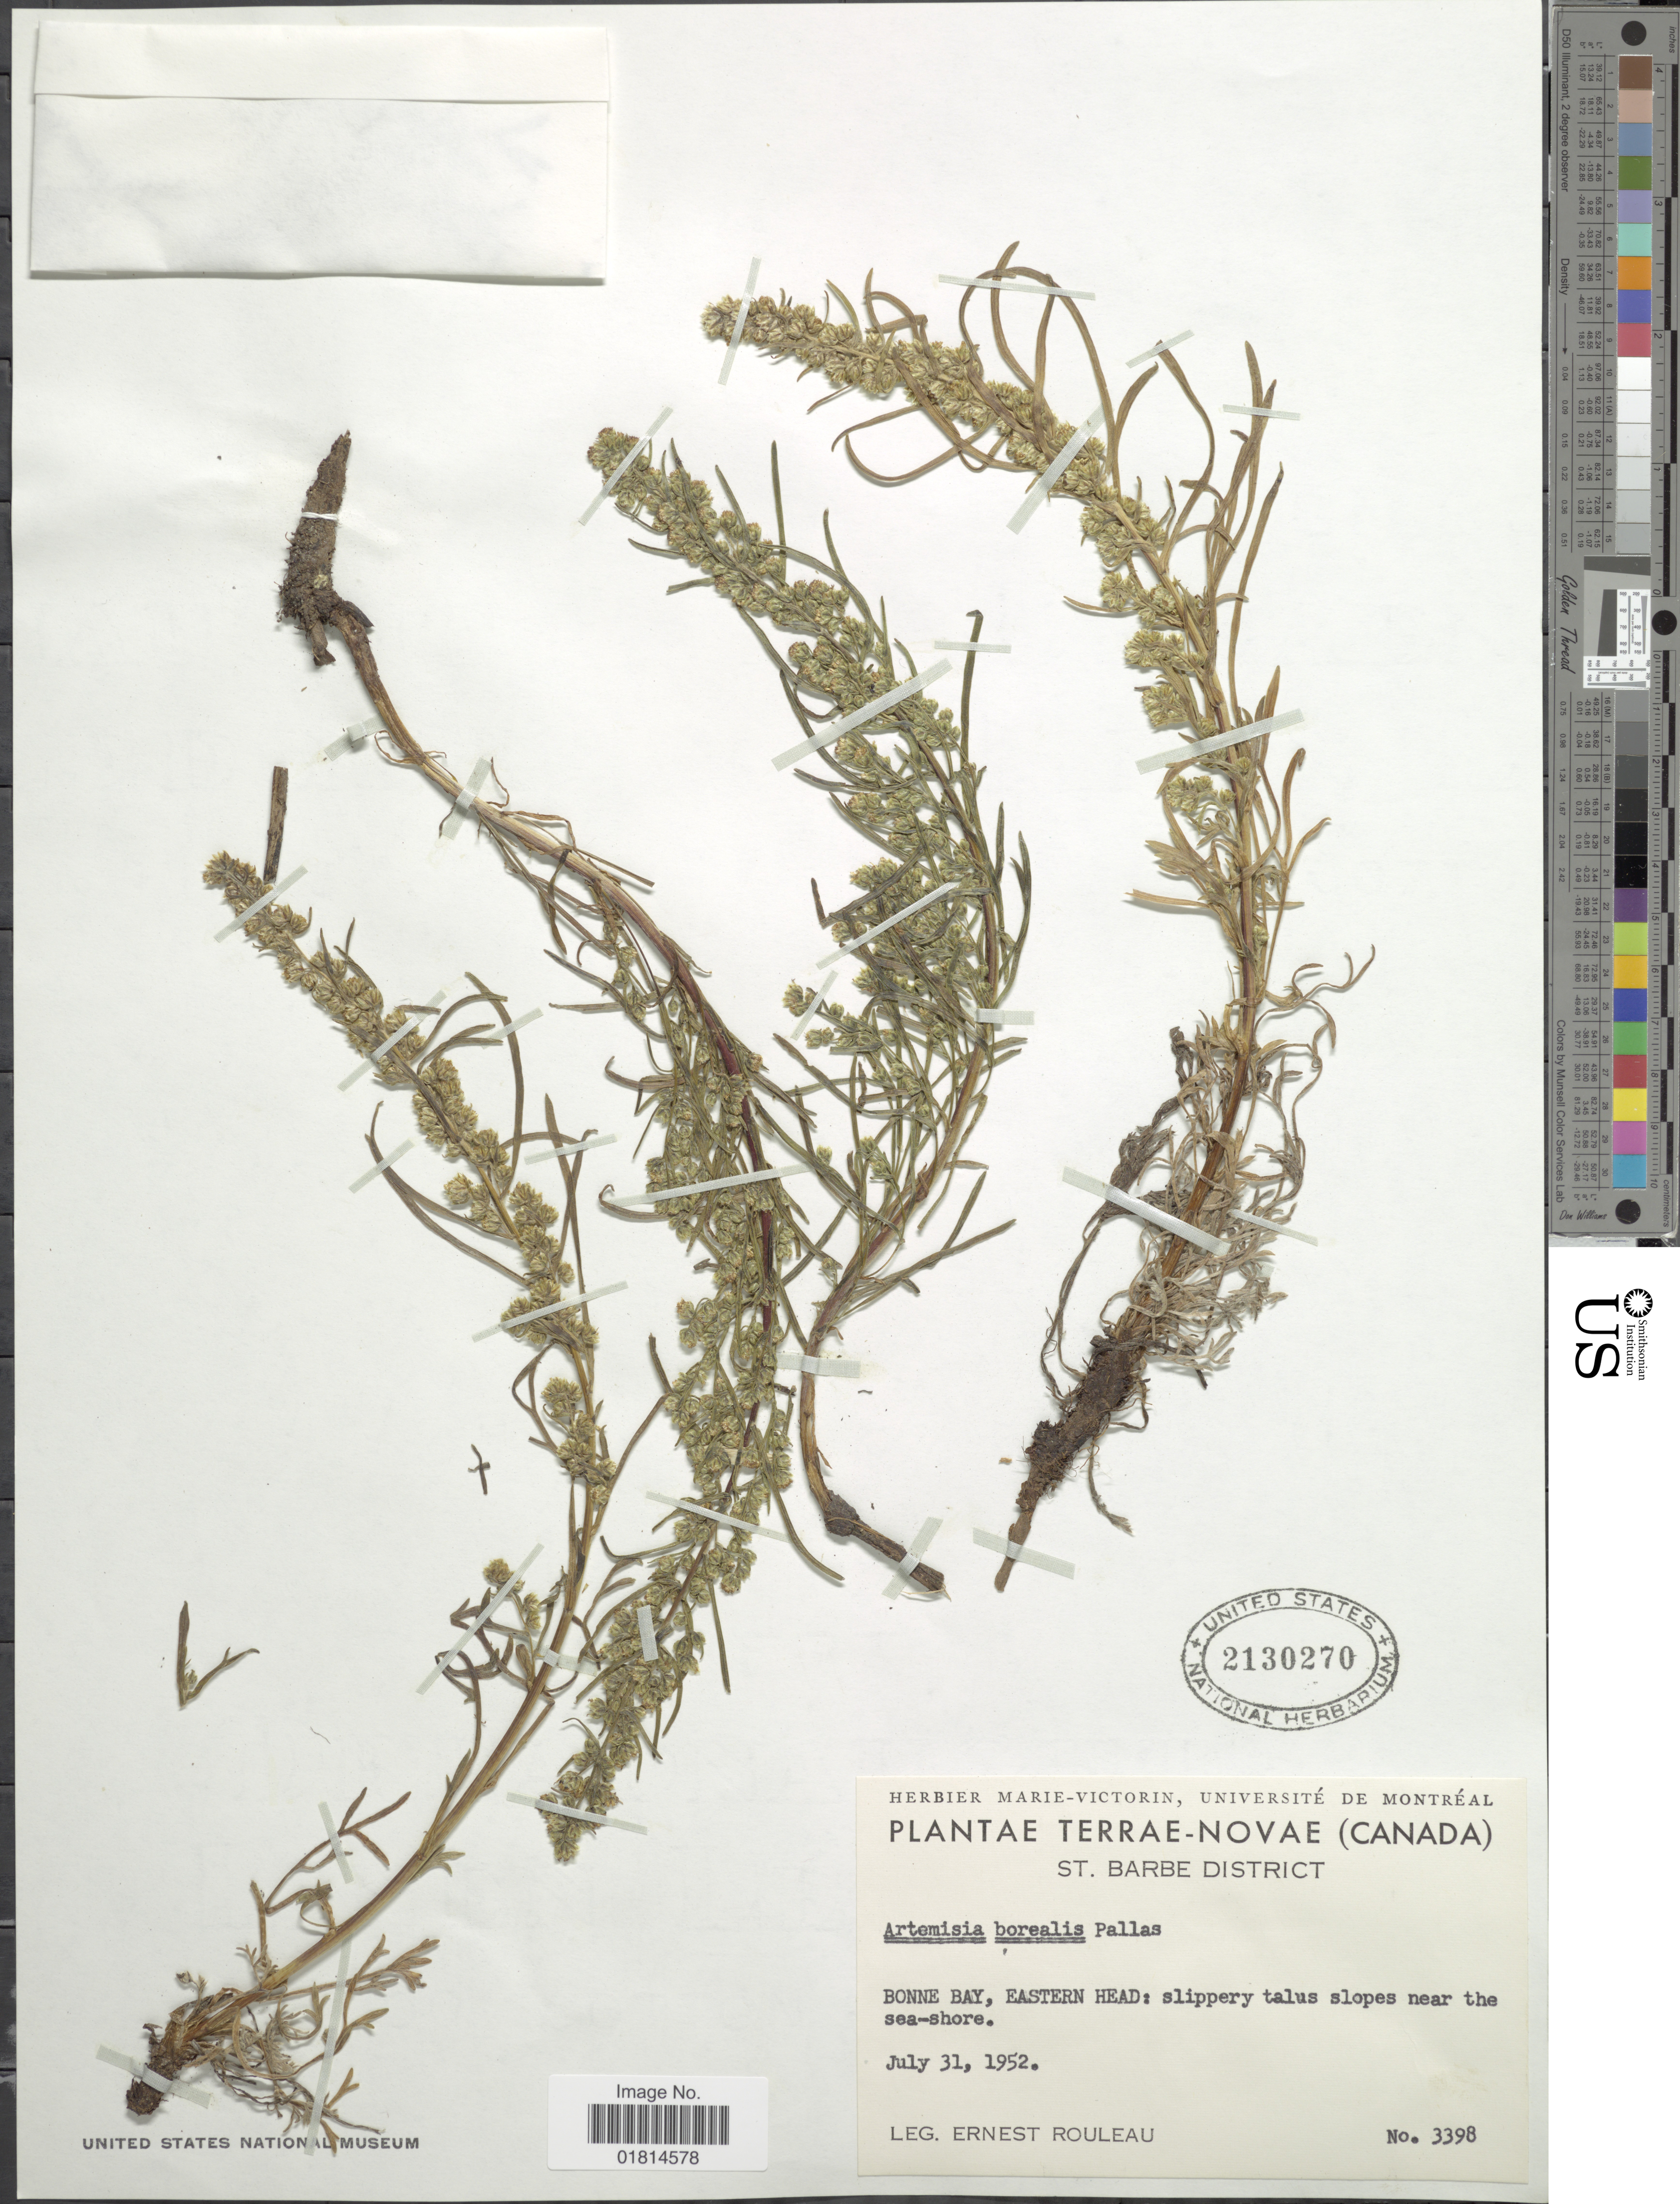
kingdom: Plantae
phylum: Tracheophyta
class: Magnoliopsida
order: Asterales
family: Asteraceae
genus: Artemisia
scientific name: Artemisia borealis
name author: Pall.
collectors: E. Rouleau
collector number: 3398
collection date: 1952-07-31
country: Canada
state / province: Newfoundland and Labrador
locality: Terrae-Novae (Canada). St. Barbe District. Bonne Bay, Eastern Head: slippery talus slopes near the sea-shore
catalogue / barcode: US 2130270